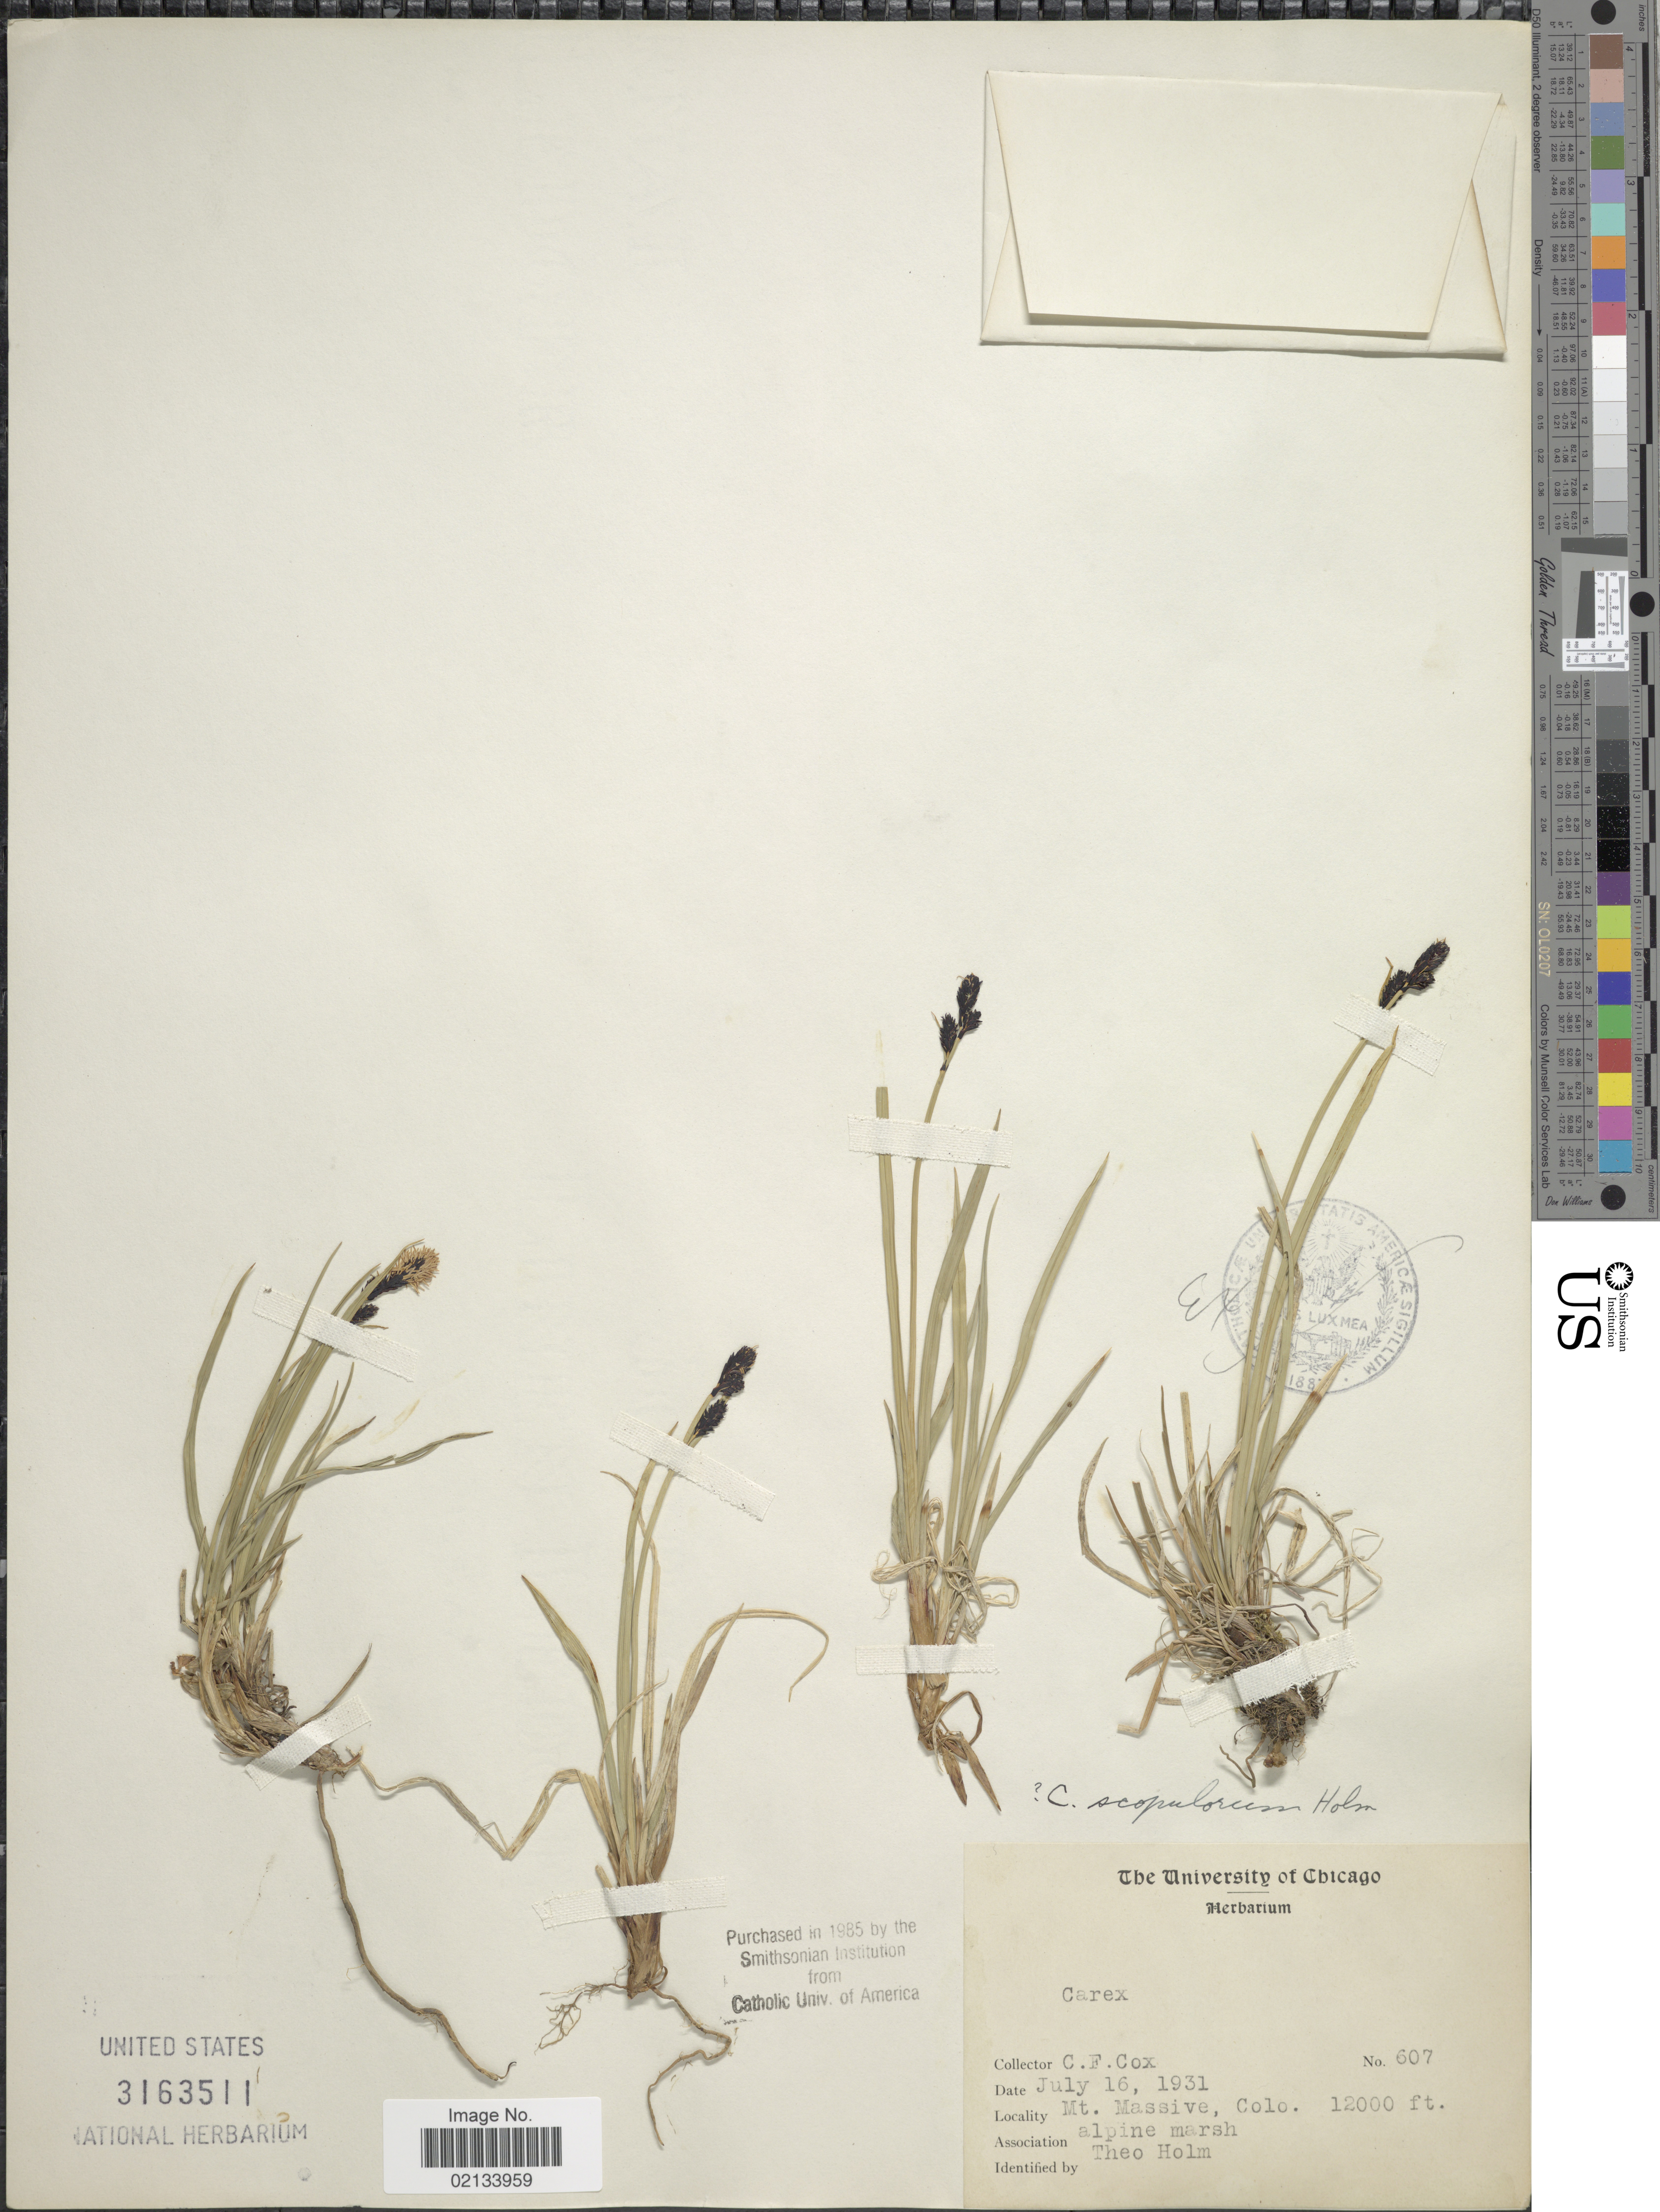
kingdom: Plantae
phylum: Tracheophyta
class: Liliopsida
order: Poales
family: Cyperaceae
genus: Carex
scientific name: Carex scopulorum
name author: Holm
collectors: C. Cox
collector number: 607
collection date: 1931-07-16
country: United States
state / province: Colorado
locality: Mt. Massive.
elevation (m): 3658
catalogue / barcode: US 3163511